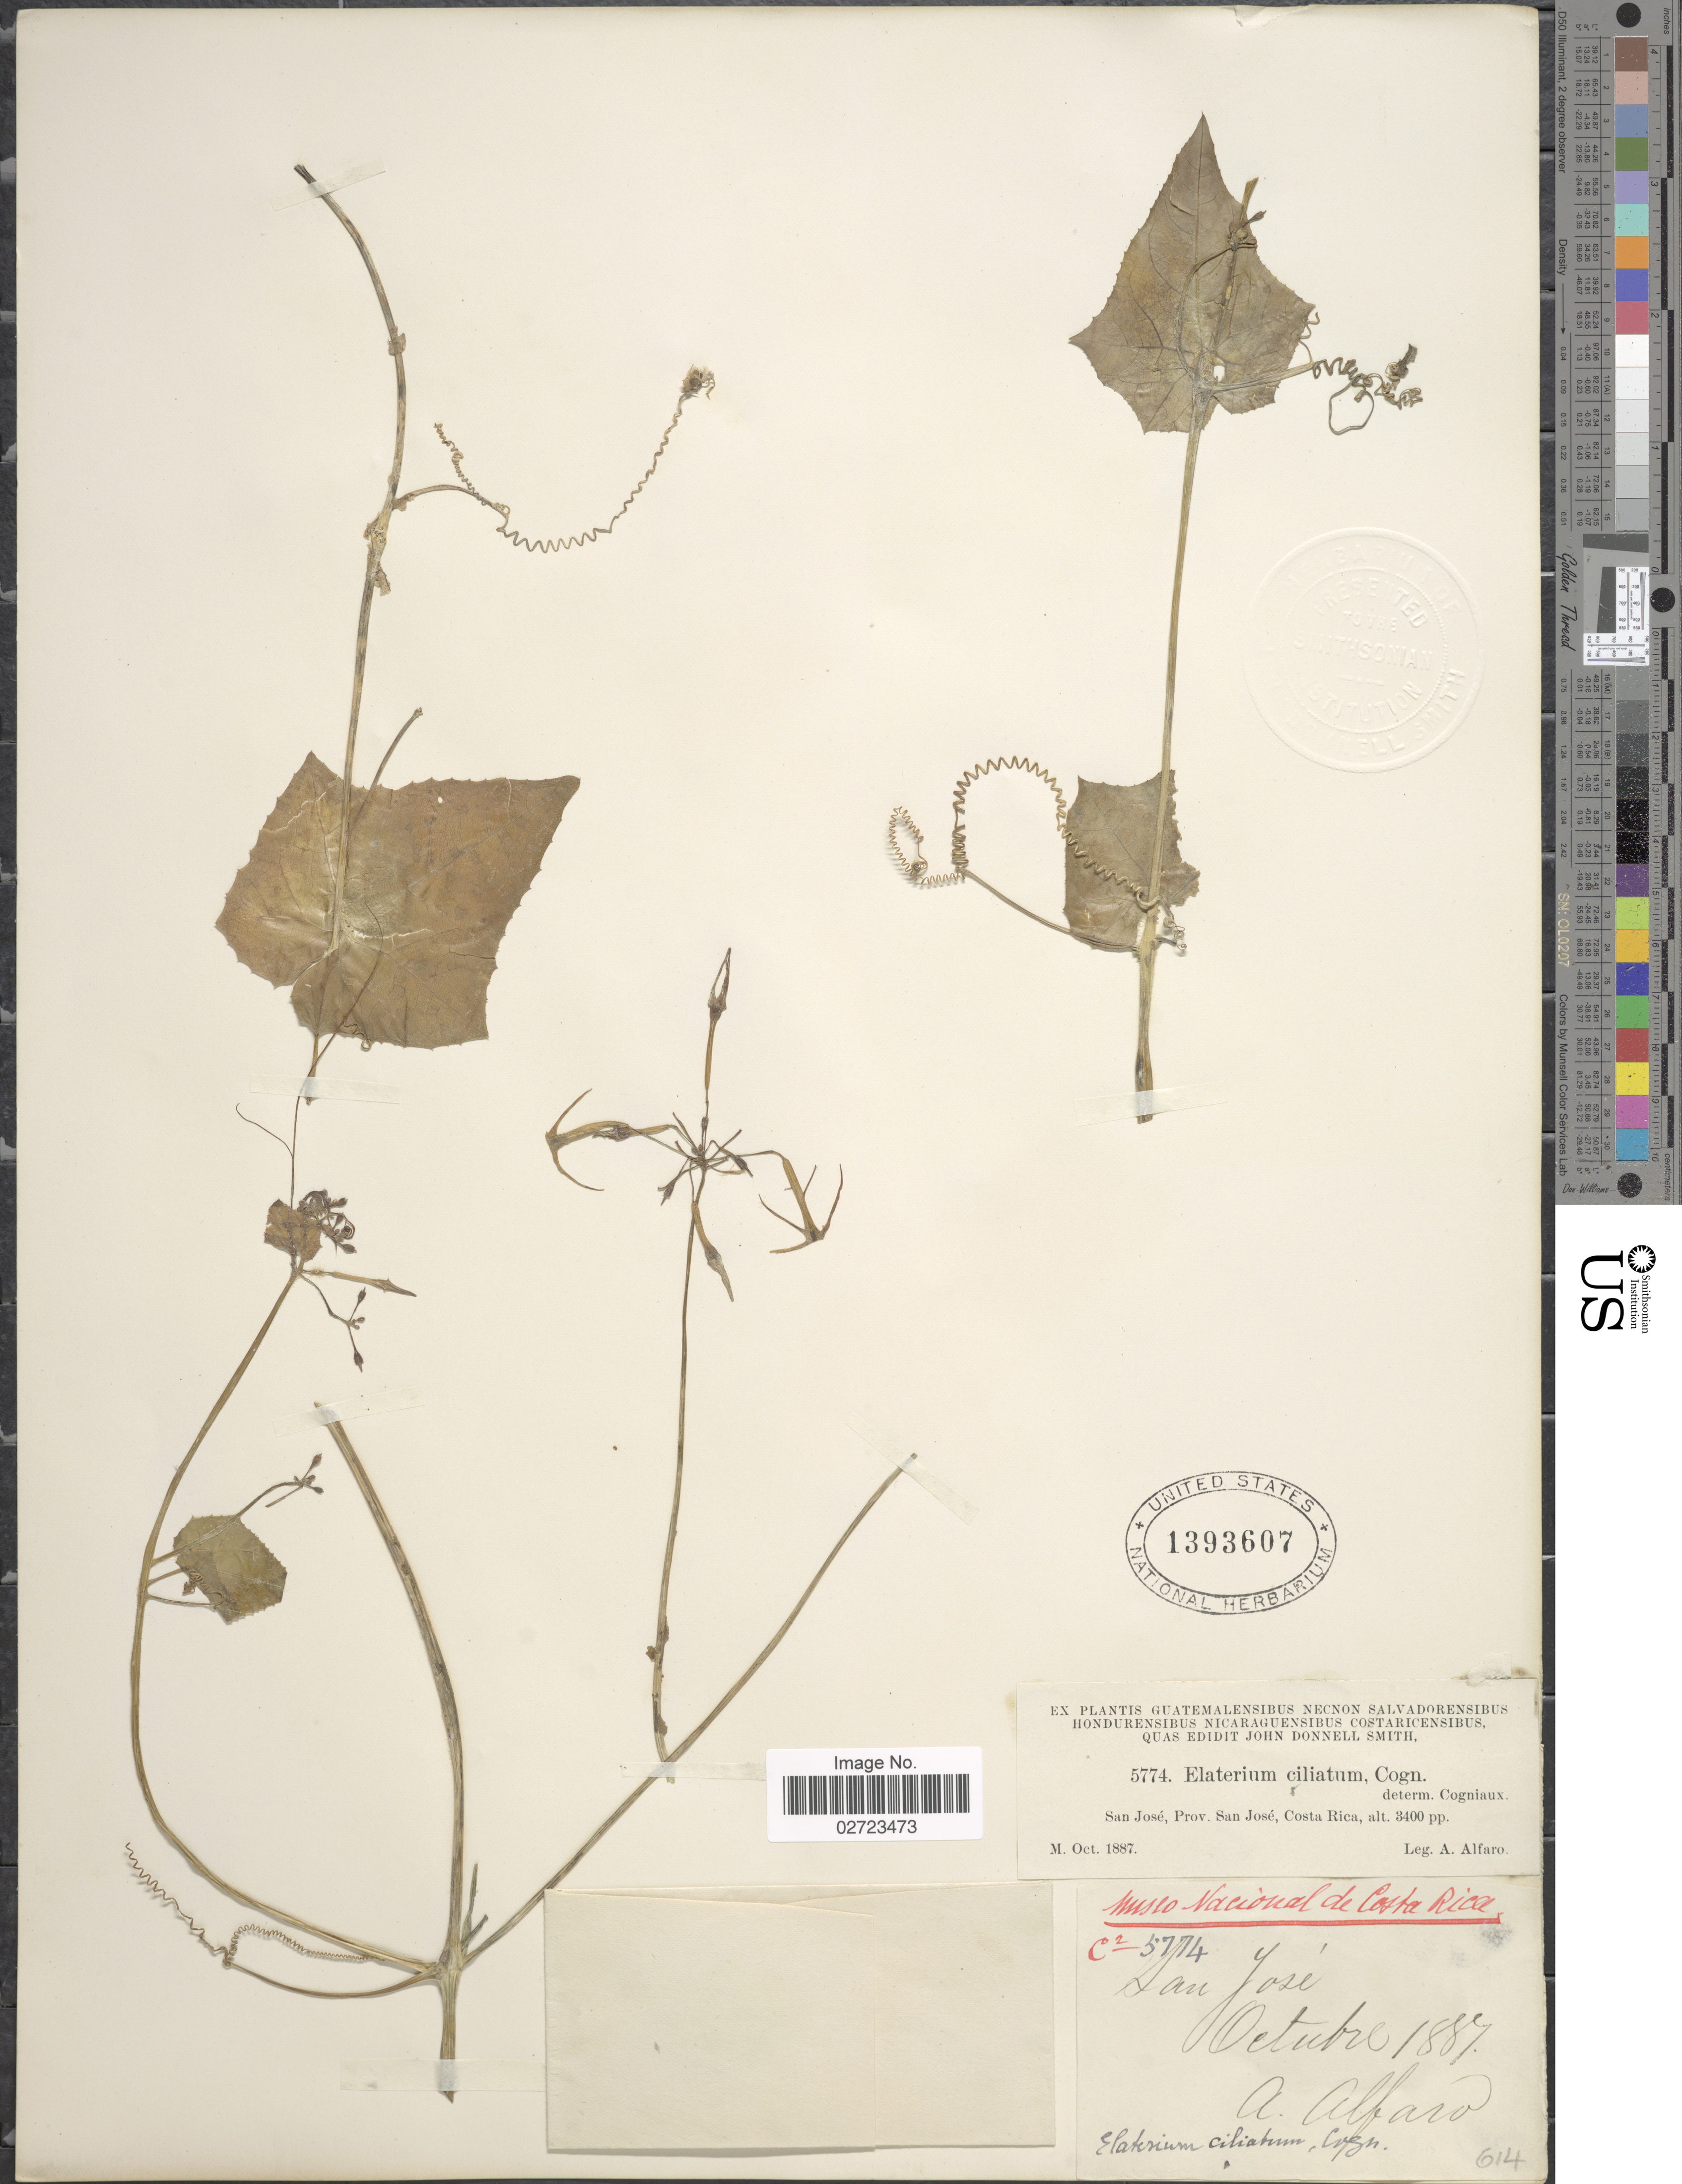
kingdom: Plantae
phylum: Tracheophyta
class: Magnoliopsida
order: Cucurbitales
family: Cucurbitaceae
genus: Cyclanthera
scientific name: Cyclanthera carthagenensis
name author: (Jacq.) H. Schaef. & S.S. Renner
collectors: A. Alfaro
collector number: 5774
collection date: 1887-10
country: Costa Rica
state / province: San José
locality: San Jose, Prov. San Jose.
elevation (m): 1036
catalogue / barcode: US 1393607